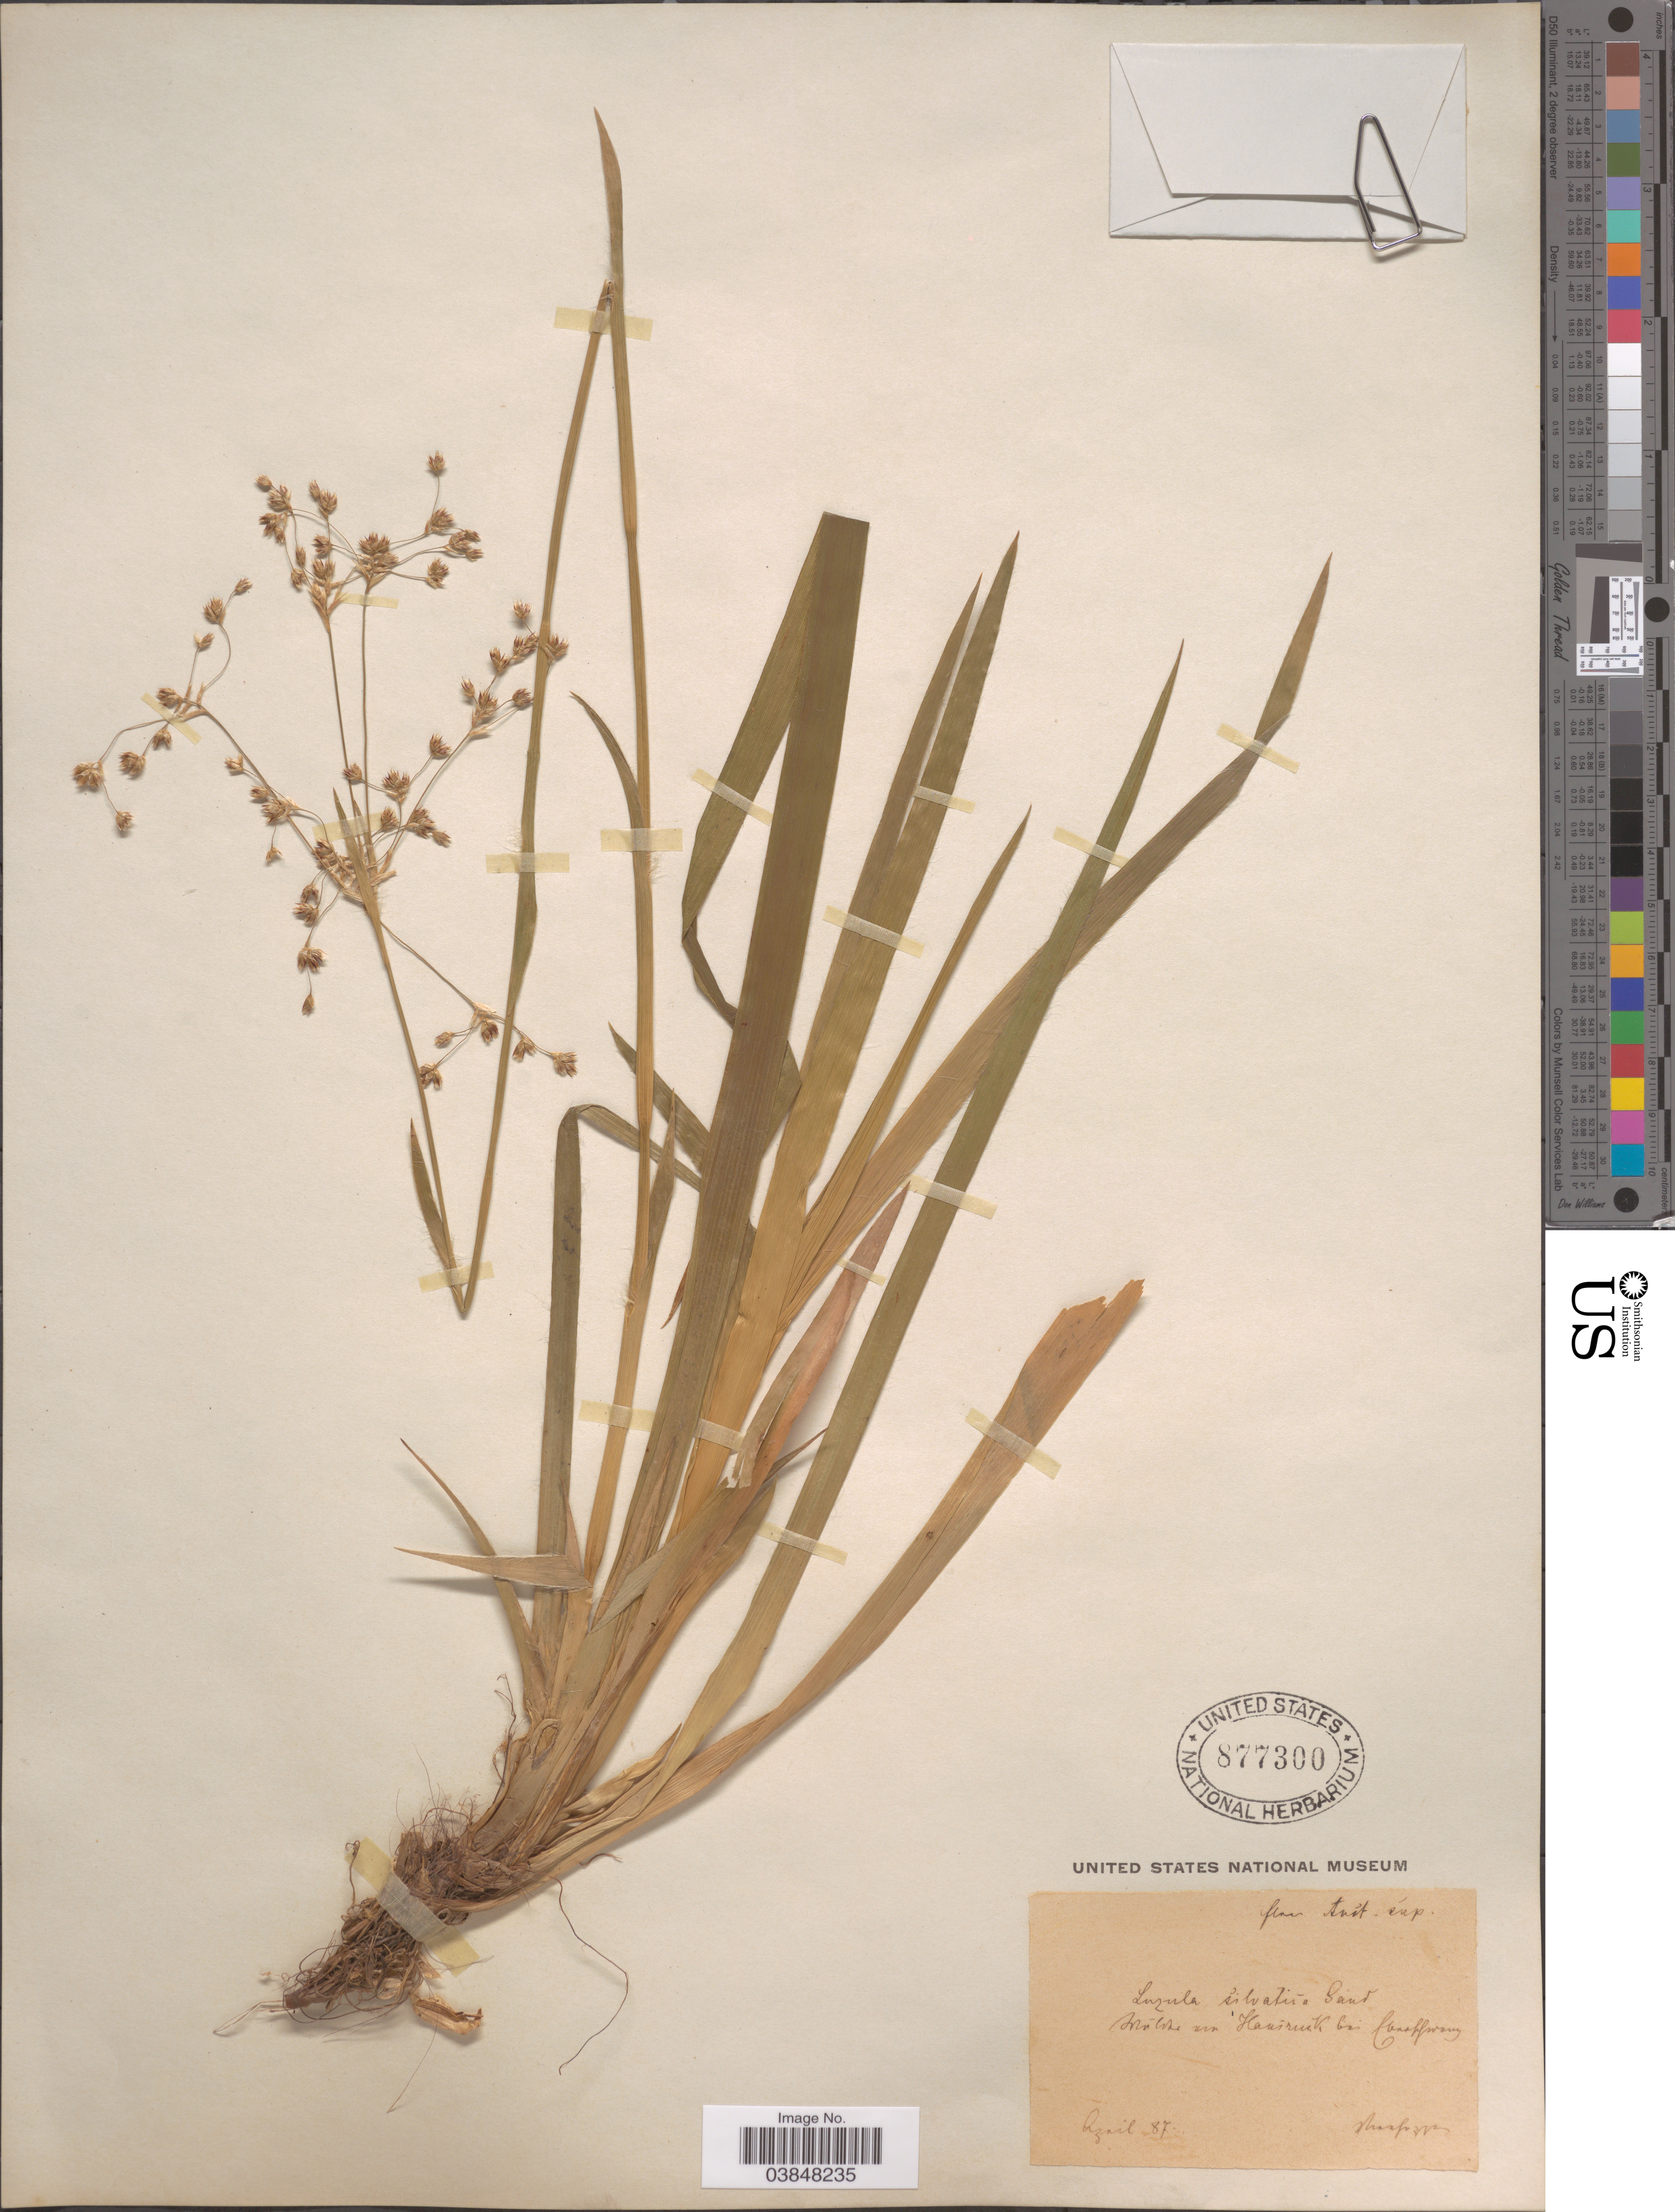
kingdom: Plantae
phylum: Tracheophyta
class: Liliopsida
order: Poales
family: Juncaceae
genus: Luzula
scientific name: Luzula sylvatica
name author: (Huds.) Gaudin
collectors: F. Vierhapper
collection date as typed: Transcribed d/m/y: /4/87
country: Austria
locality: Wälder am Hausruck bei Eberschwang.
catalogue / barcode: US 877300